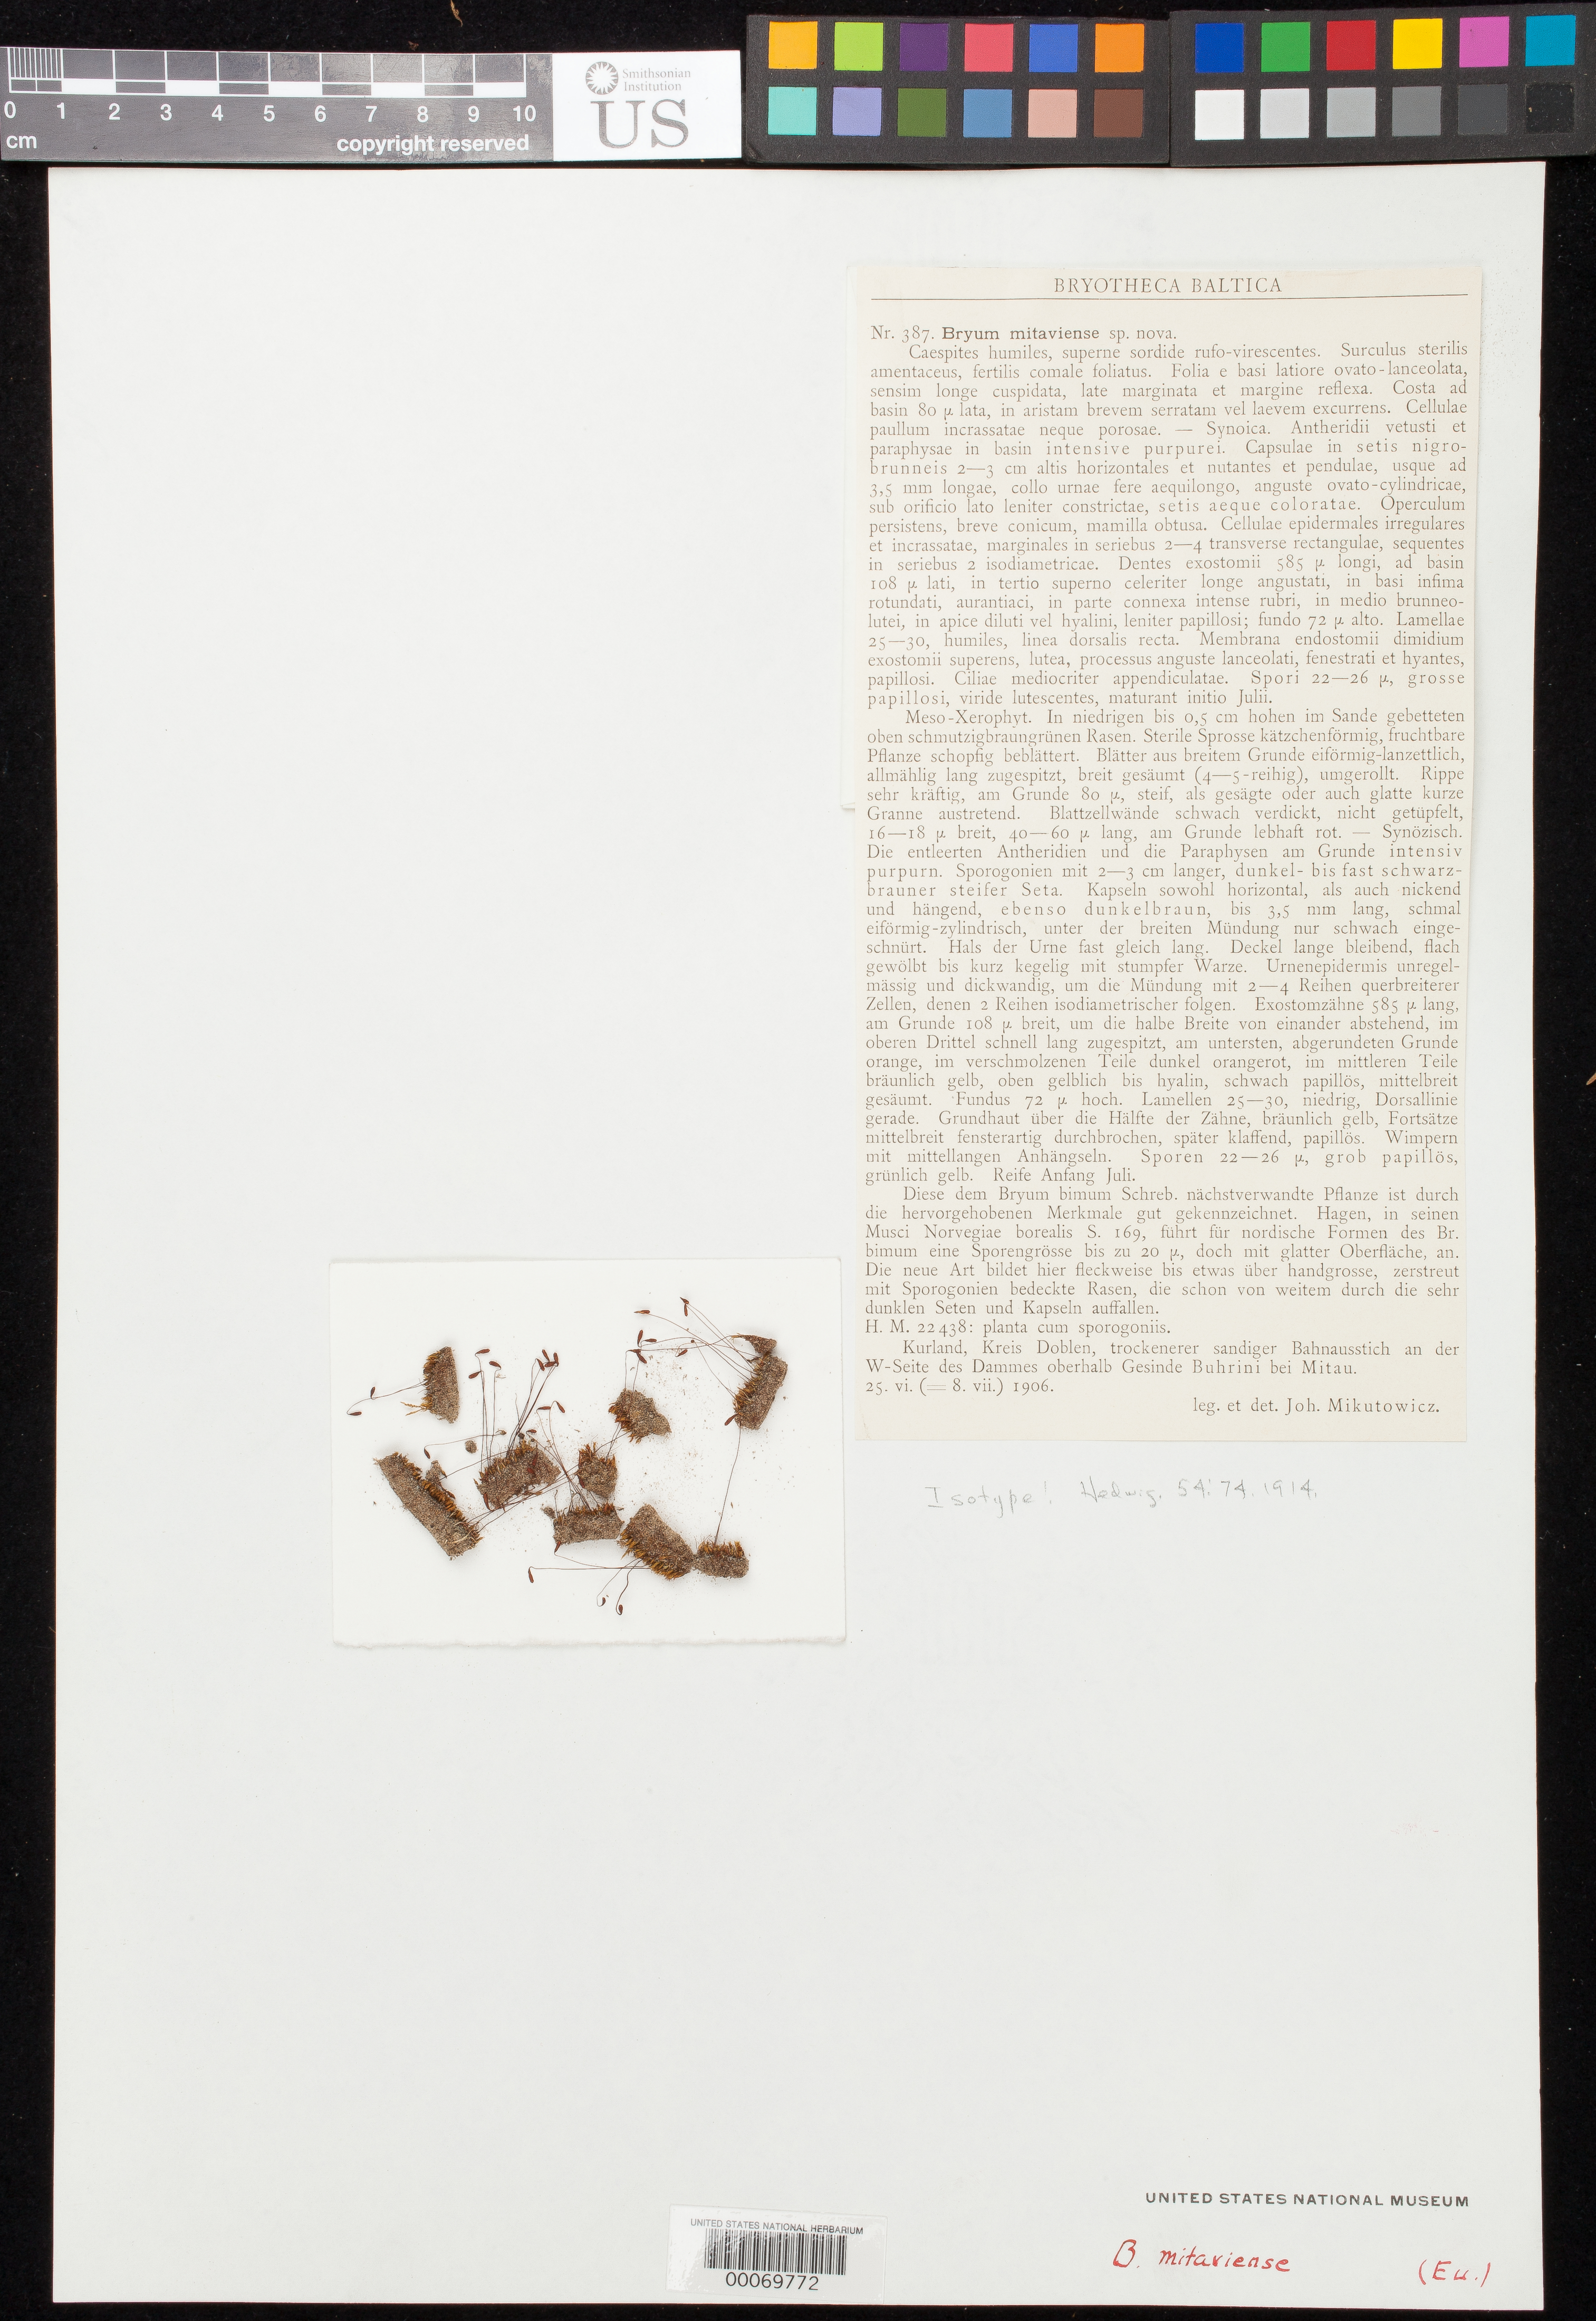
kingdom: Plantae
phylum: Bryophyta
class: Bryopsida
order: Bryales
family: Bryaceae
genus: Bryum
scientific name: Bryum mitaviense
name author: Mikut.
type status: Isotype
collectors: J. M. Mikutowicz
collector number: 387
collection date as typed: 1906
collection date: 1906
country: Denmark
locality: Kurland.